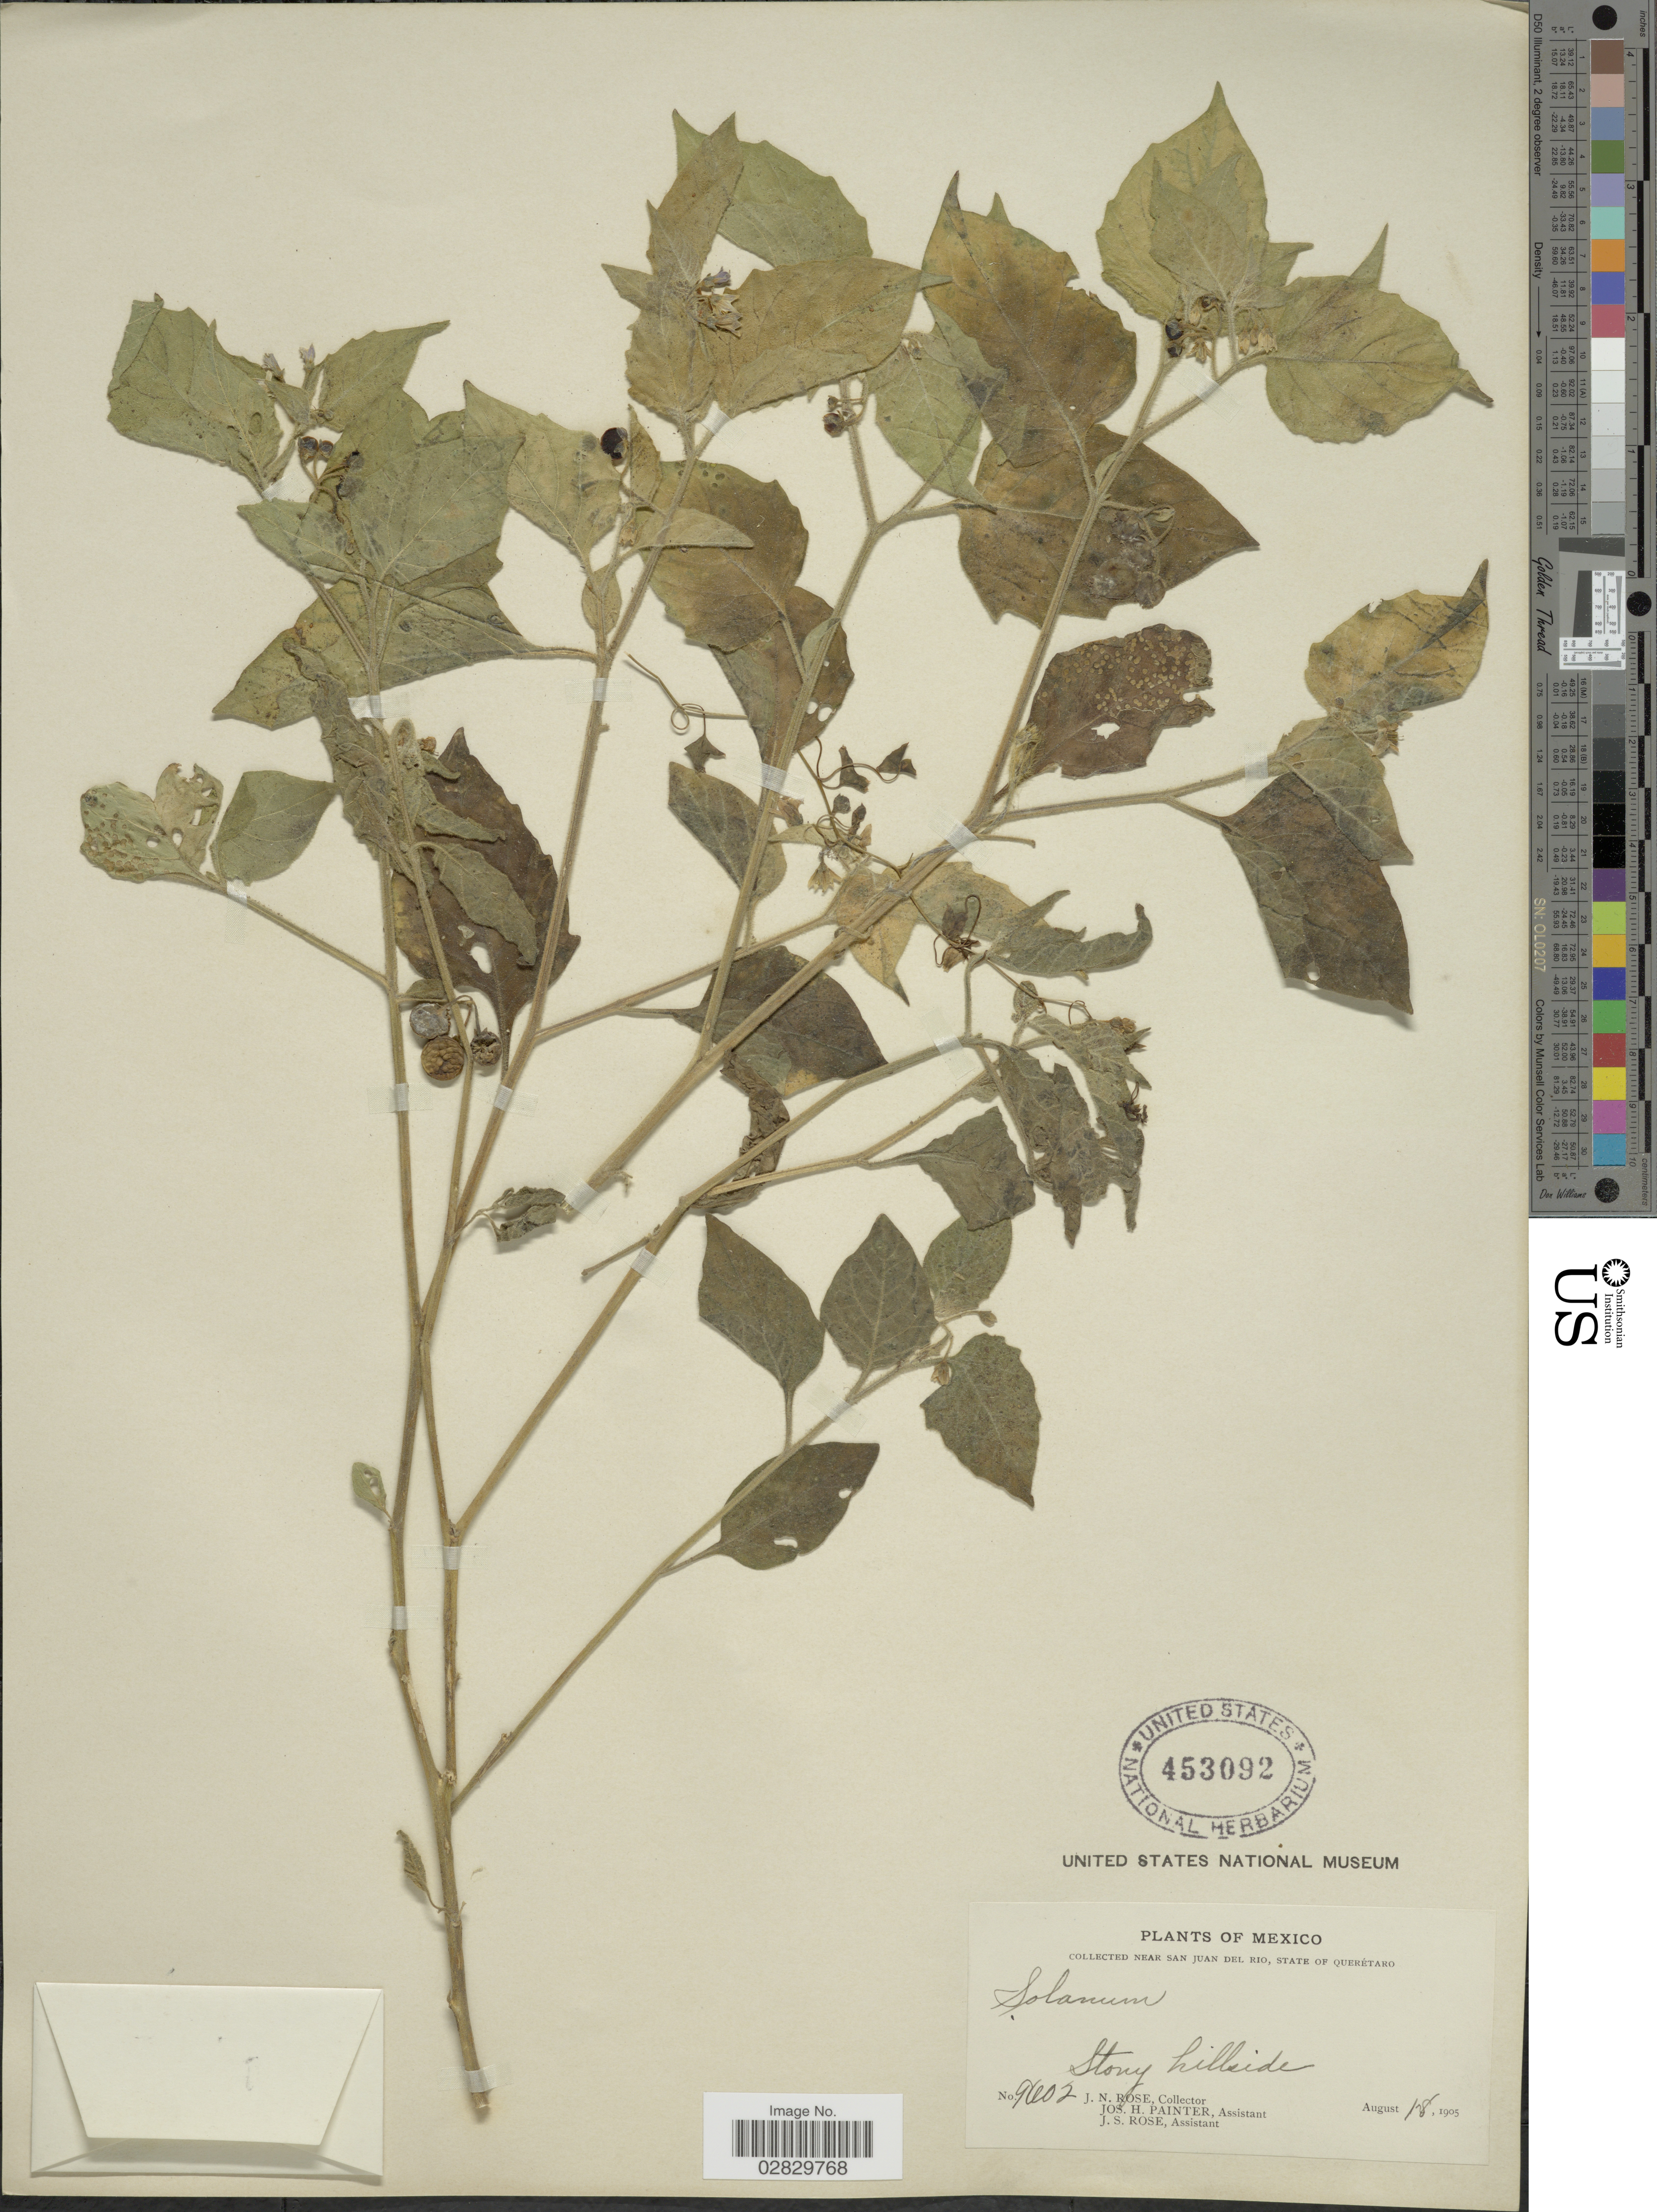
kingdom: Plantae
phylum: Tracheophyta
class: Magnoliopsida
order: Solanales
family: Solanaceae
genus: Solanum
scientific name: Solanum pruinosum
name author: Dunal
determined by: Knapp, S. D.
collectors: J. N. Rose, J. H. Painter & J. S. Rose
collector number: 9602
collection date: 1905-08-18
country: Mexico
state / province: Querétaro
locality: Near San Juan del Rio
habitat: stony hillside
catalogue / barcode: US 453092